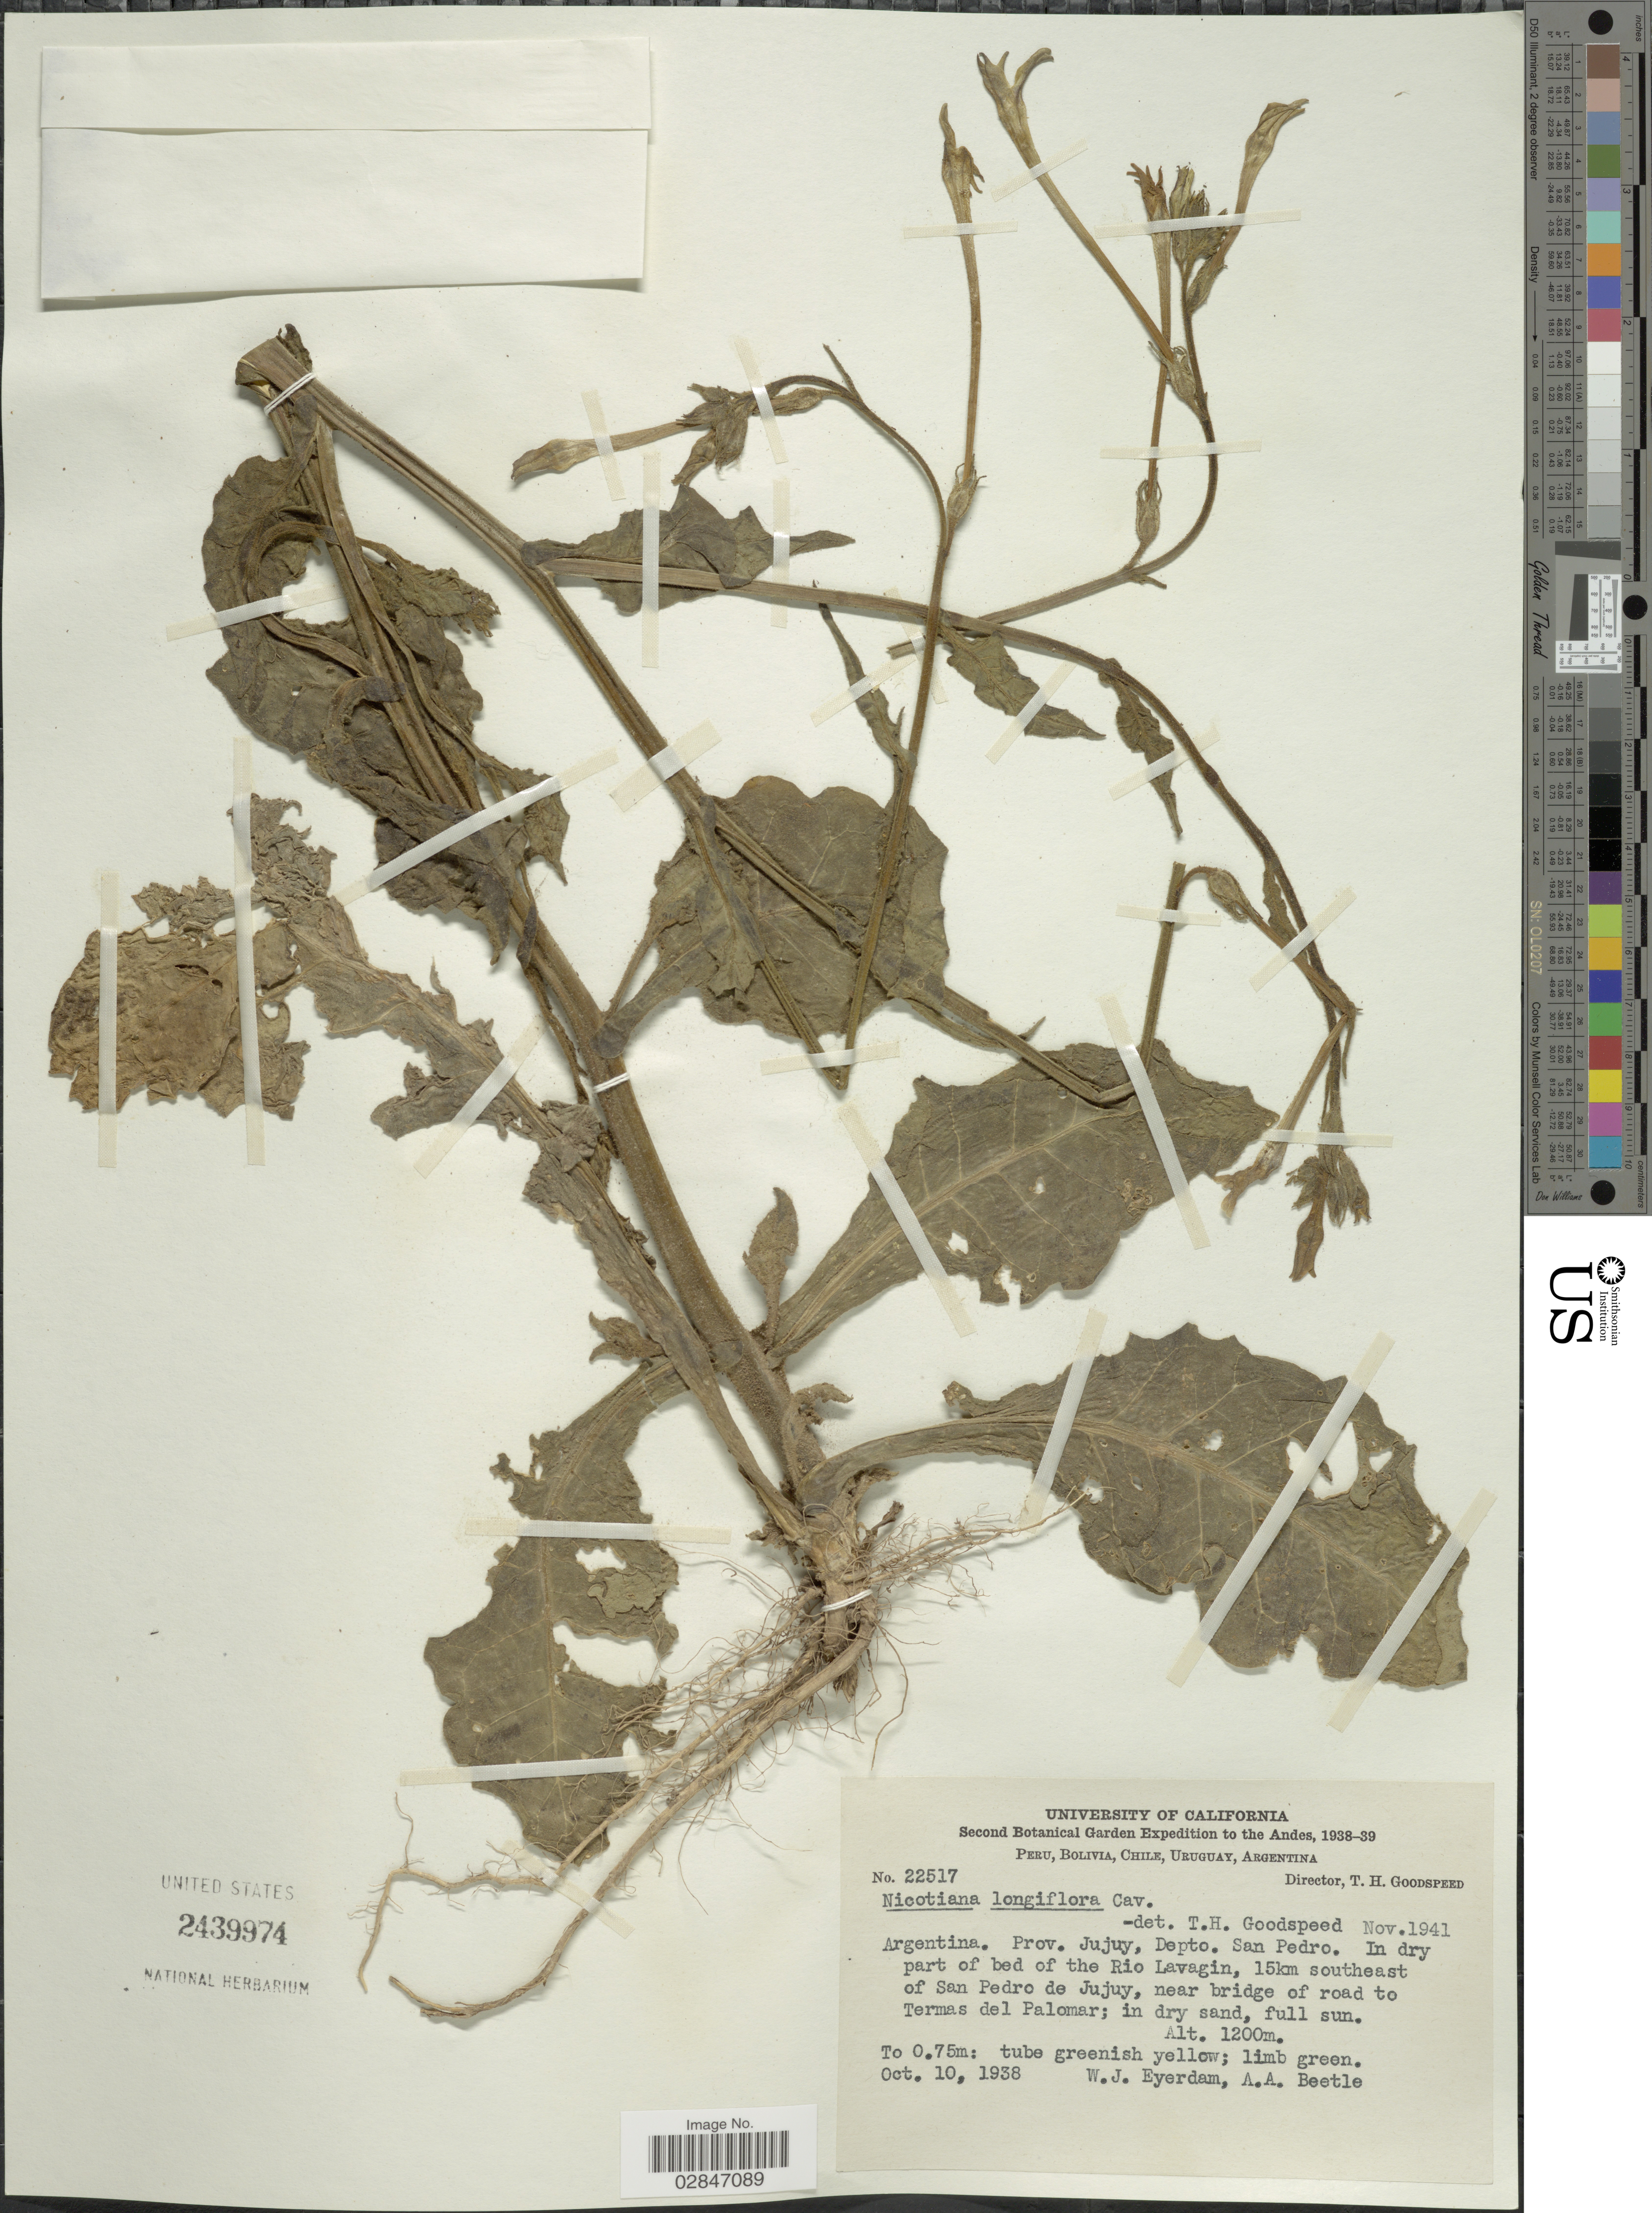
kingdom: Plantae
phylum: Tracheophyta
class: Magnoliopsida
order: Solanales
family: Solanaceae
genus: Nicotiana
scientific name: Nicotiana longiflora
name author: Cav.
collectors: W. J. Eyerdam & A. A. Beetle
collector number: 22517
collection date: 1938-10-10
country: Argentina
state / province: Jujuy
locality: The Andes, Prov. Jujuy, Depto. San Pedro, In dry part of bed of the Rio Lavagin, 15km southeast of San Pedro de Jujuy, near bridge of road to Termas del Palomar.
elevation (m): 1200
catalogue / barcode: US 2439974